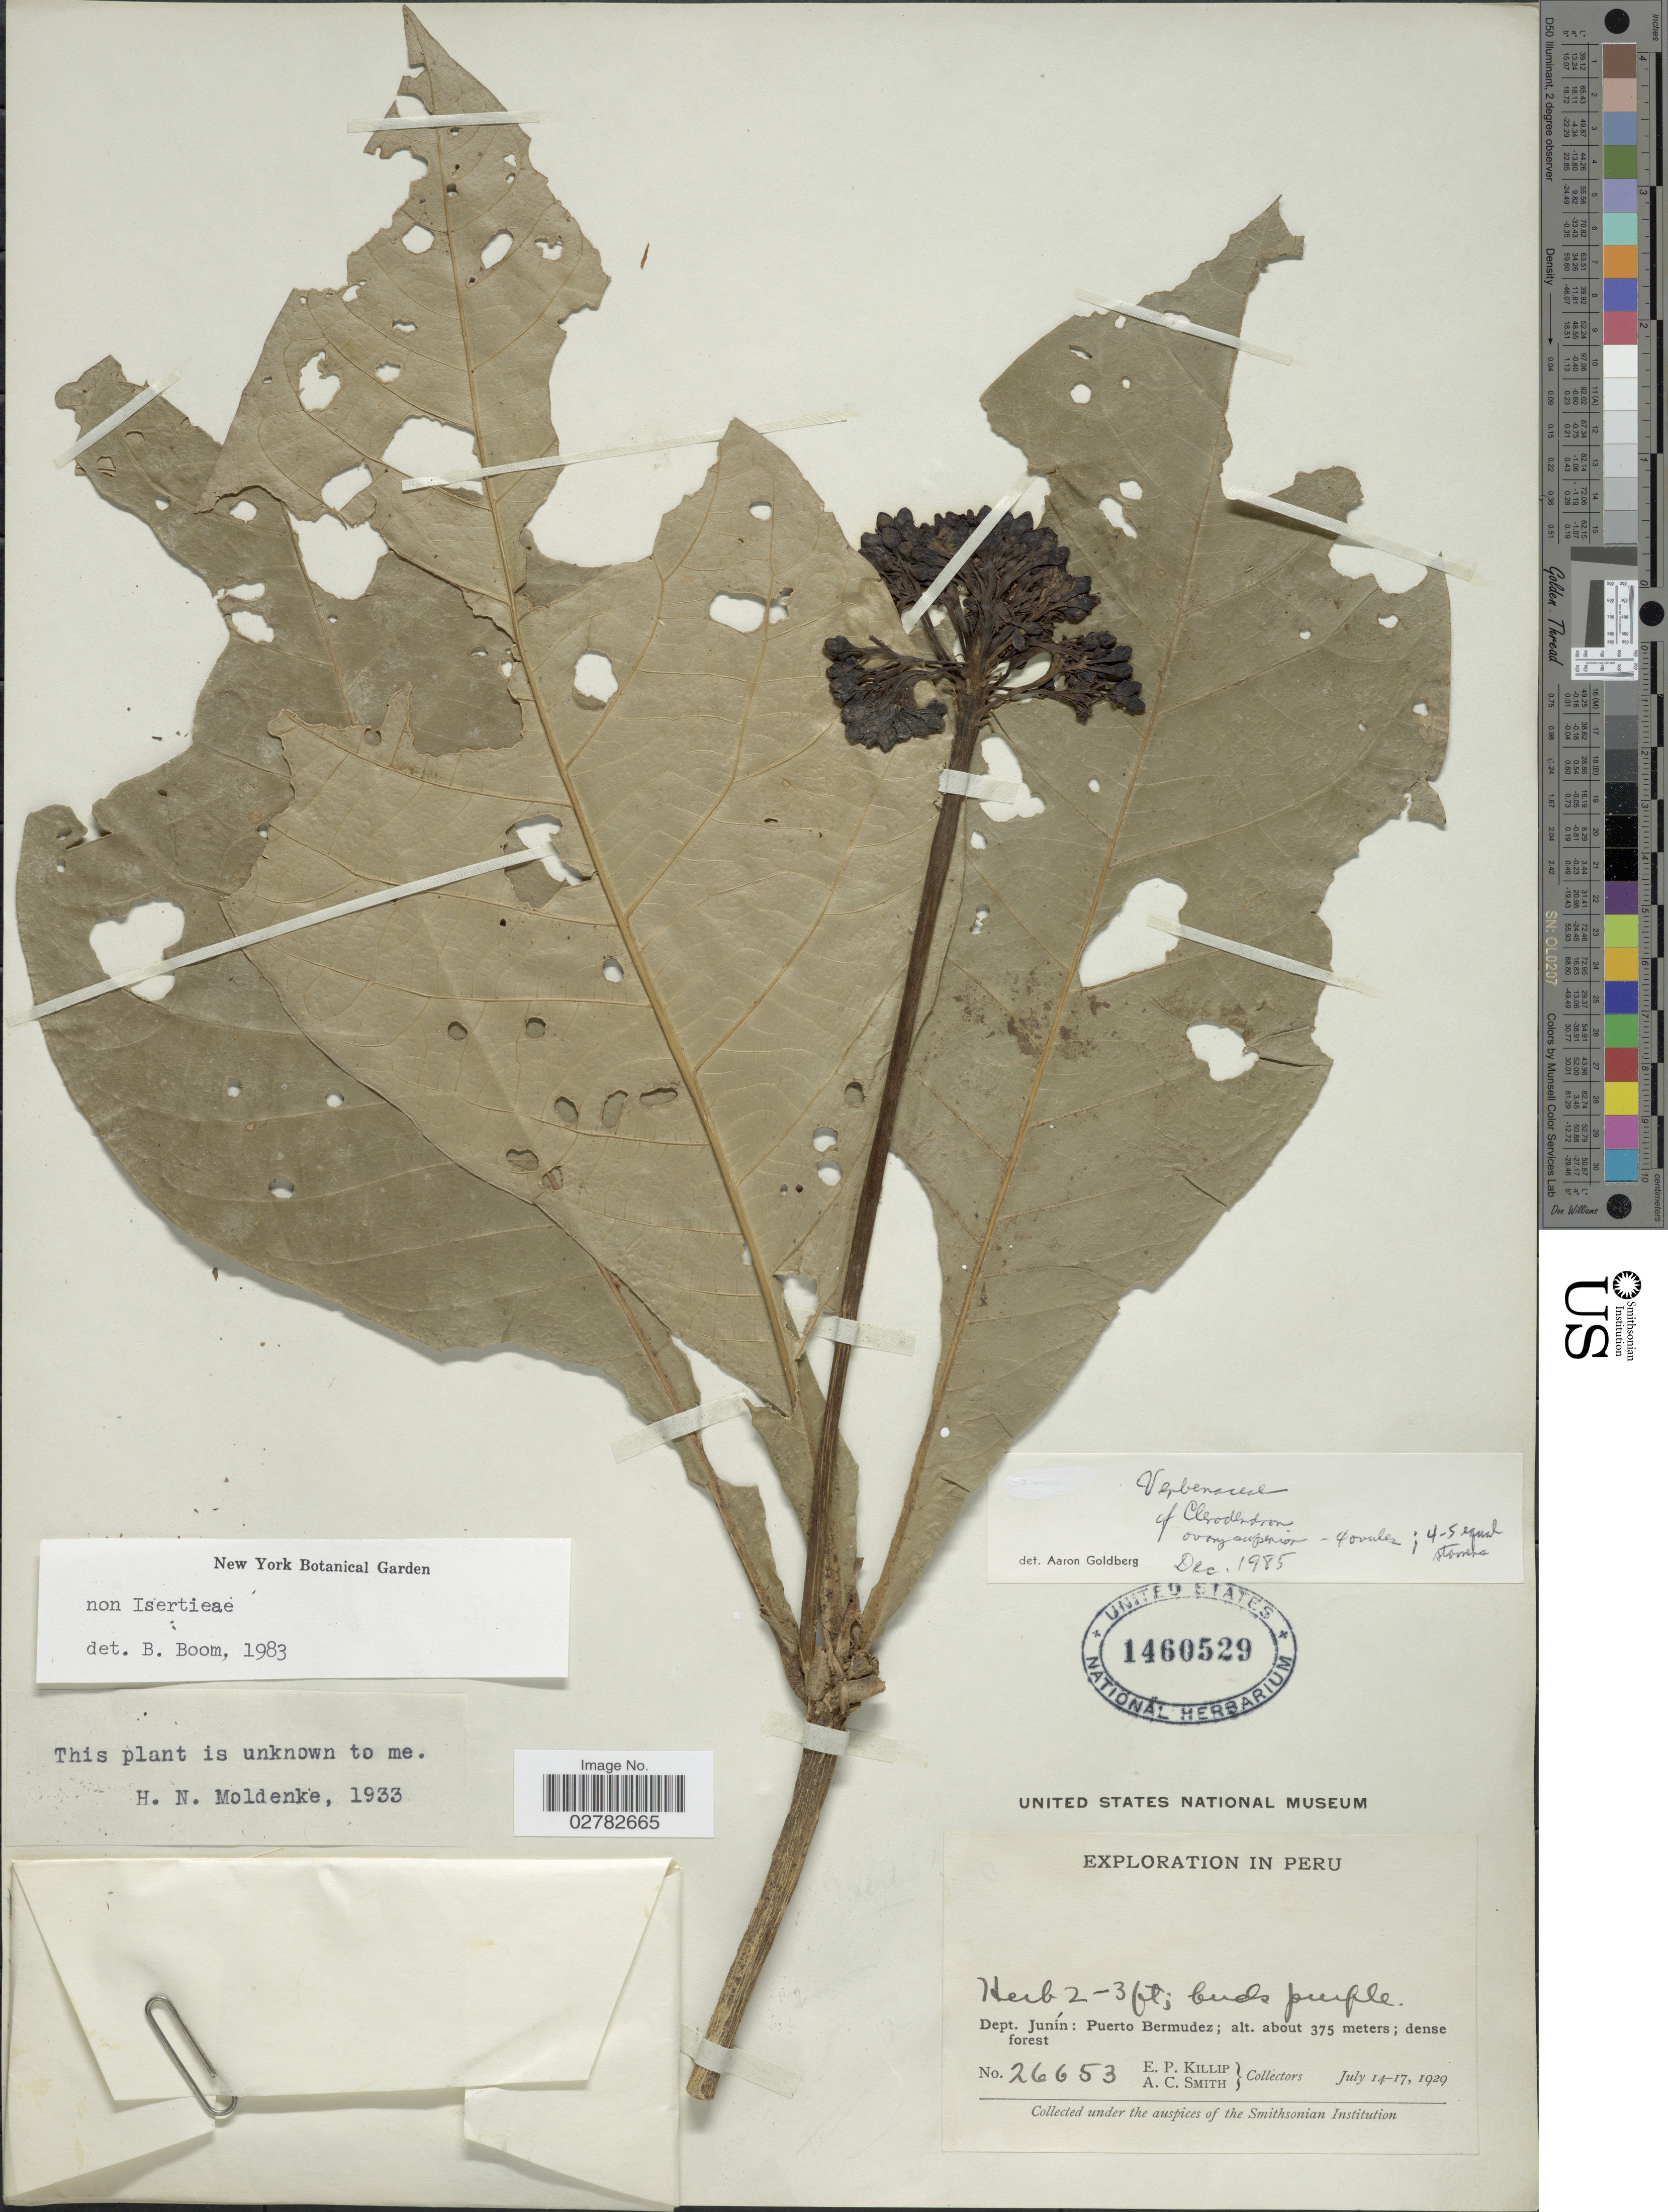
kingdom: Plantae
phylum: Tracheophyta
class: Magnoliopsida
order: Lamiales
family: Lamiaceae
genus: Clerodendrum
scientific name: Clerodendrum sp.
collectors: E. P. Killip & A. C. Smith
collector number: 26653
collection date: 1929-07-14/1929-07-17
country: Peru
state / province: Junín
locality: Dept: Junín: Puerto Bermudez.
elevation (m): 375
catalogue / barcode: US 1460529